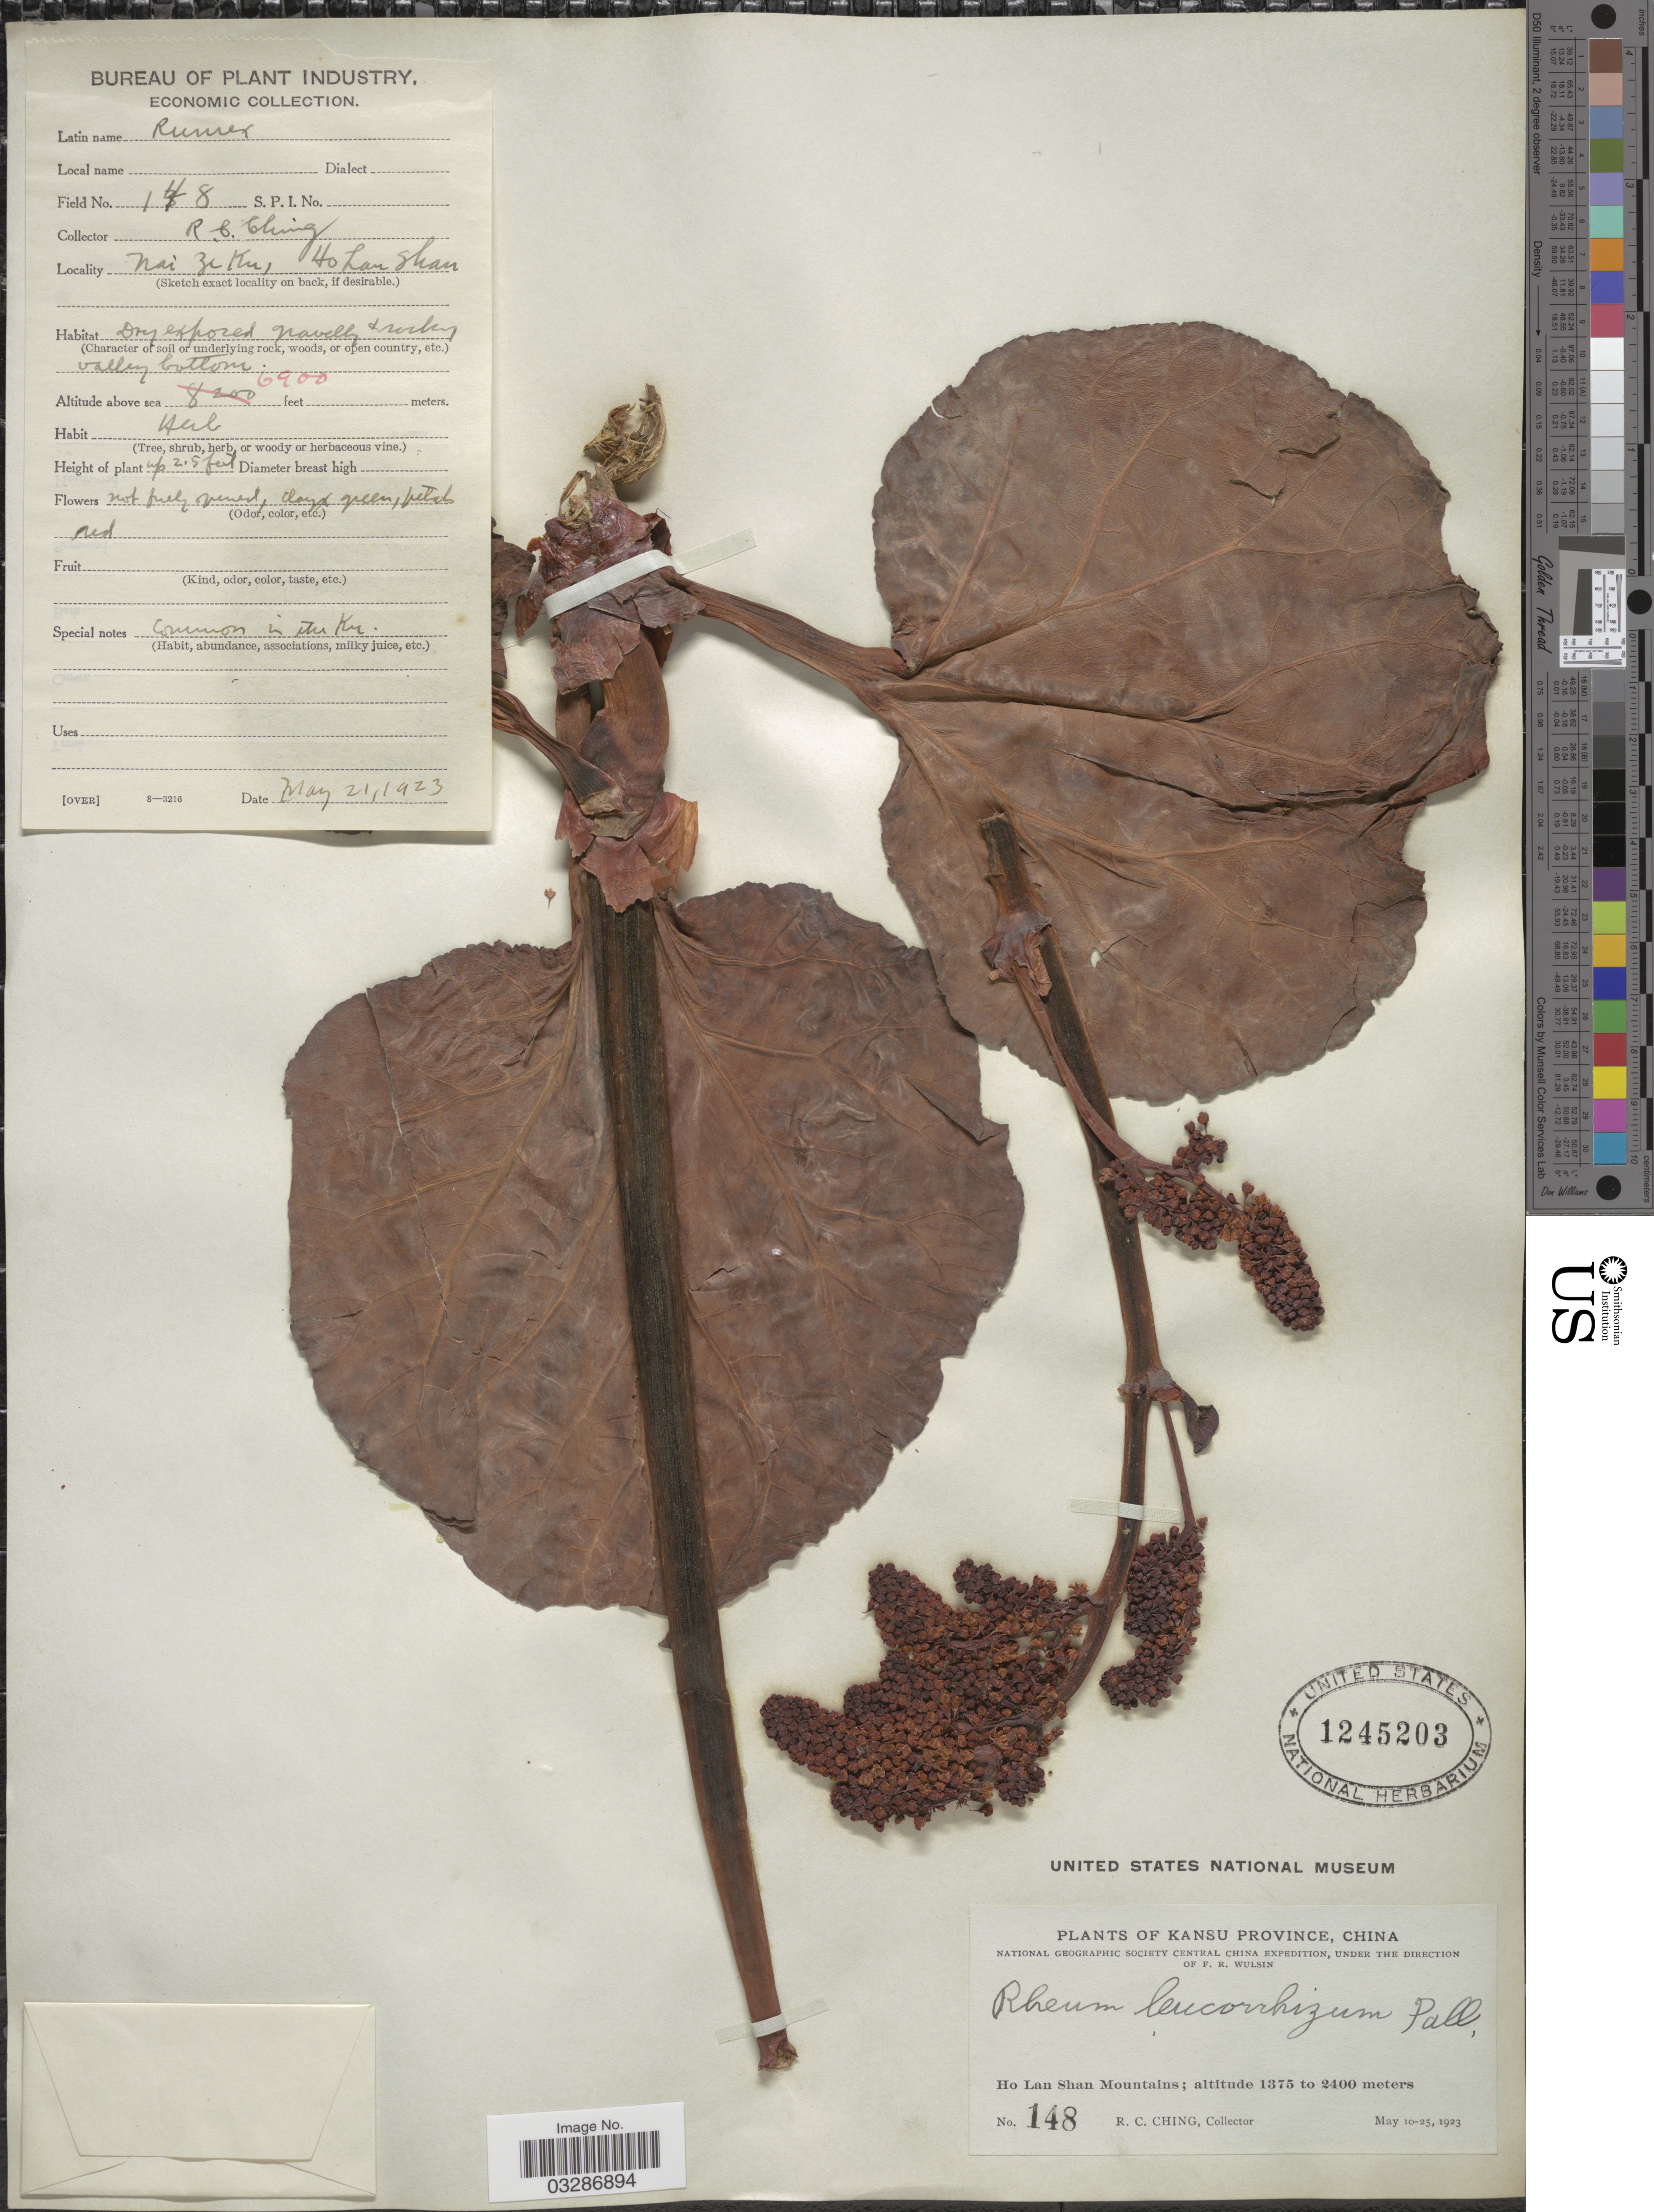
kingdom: Plantae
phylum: Tracheophyta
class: Magnoliopsida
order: Caryophyllales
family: Polygonaceae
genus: Rheum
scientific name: Rheum leucorrhizum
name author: Pall.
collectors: R. C. Ching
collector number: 148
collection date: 1923-05-21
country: China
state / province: Gansu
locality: Kansu Province. Ho Lan Shan Mountains. Nai Ziku.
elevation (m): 2103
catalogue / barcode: US 1245203